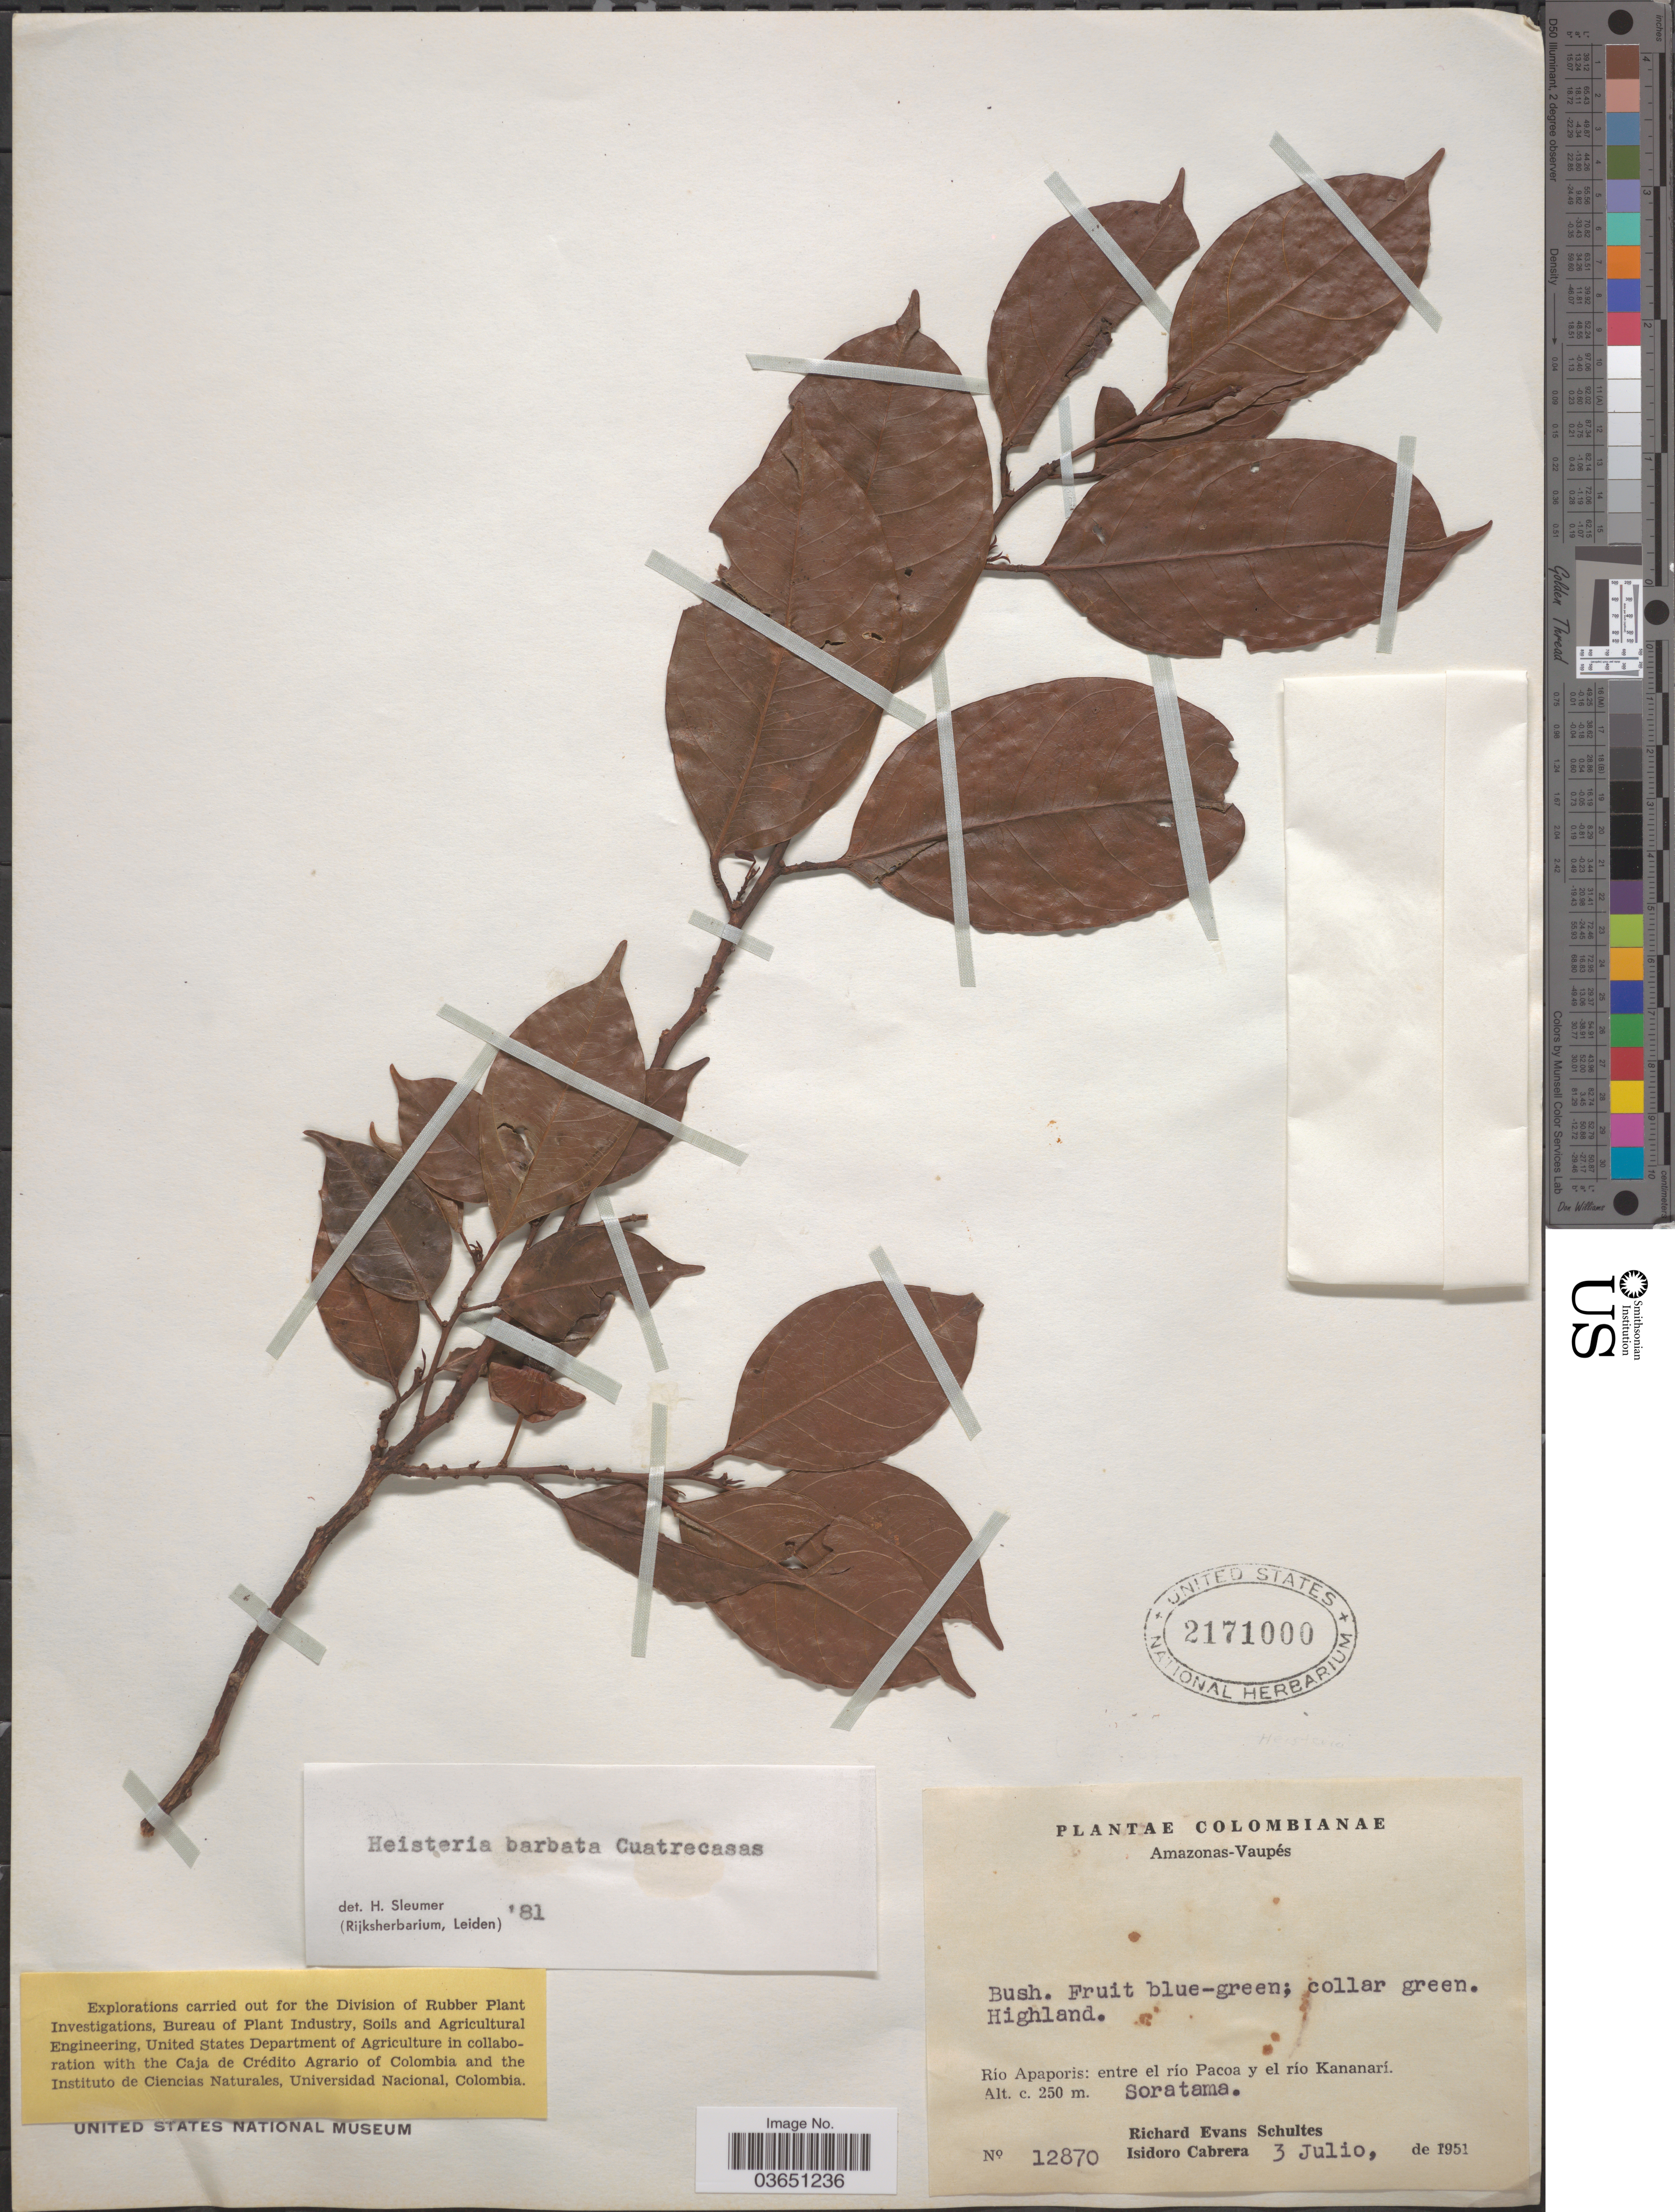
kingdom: Plantae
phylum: Tracheophyta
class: Magnoliopsida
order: Santalales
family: Erythropalaceae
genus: Heisteria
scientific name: Heisteria barbata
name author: Cuatrec.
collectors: R. E. Schultes & I. Cabrera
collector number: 12870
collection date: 1951-07-03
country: Colombia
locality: Amazonas-Vaupés. Río Apaporis: entre el río Pacoa y el río Kananarí. Soratama.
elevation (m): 250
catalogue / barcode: US 2171000